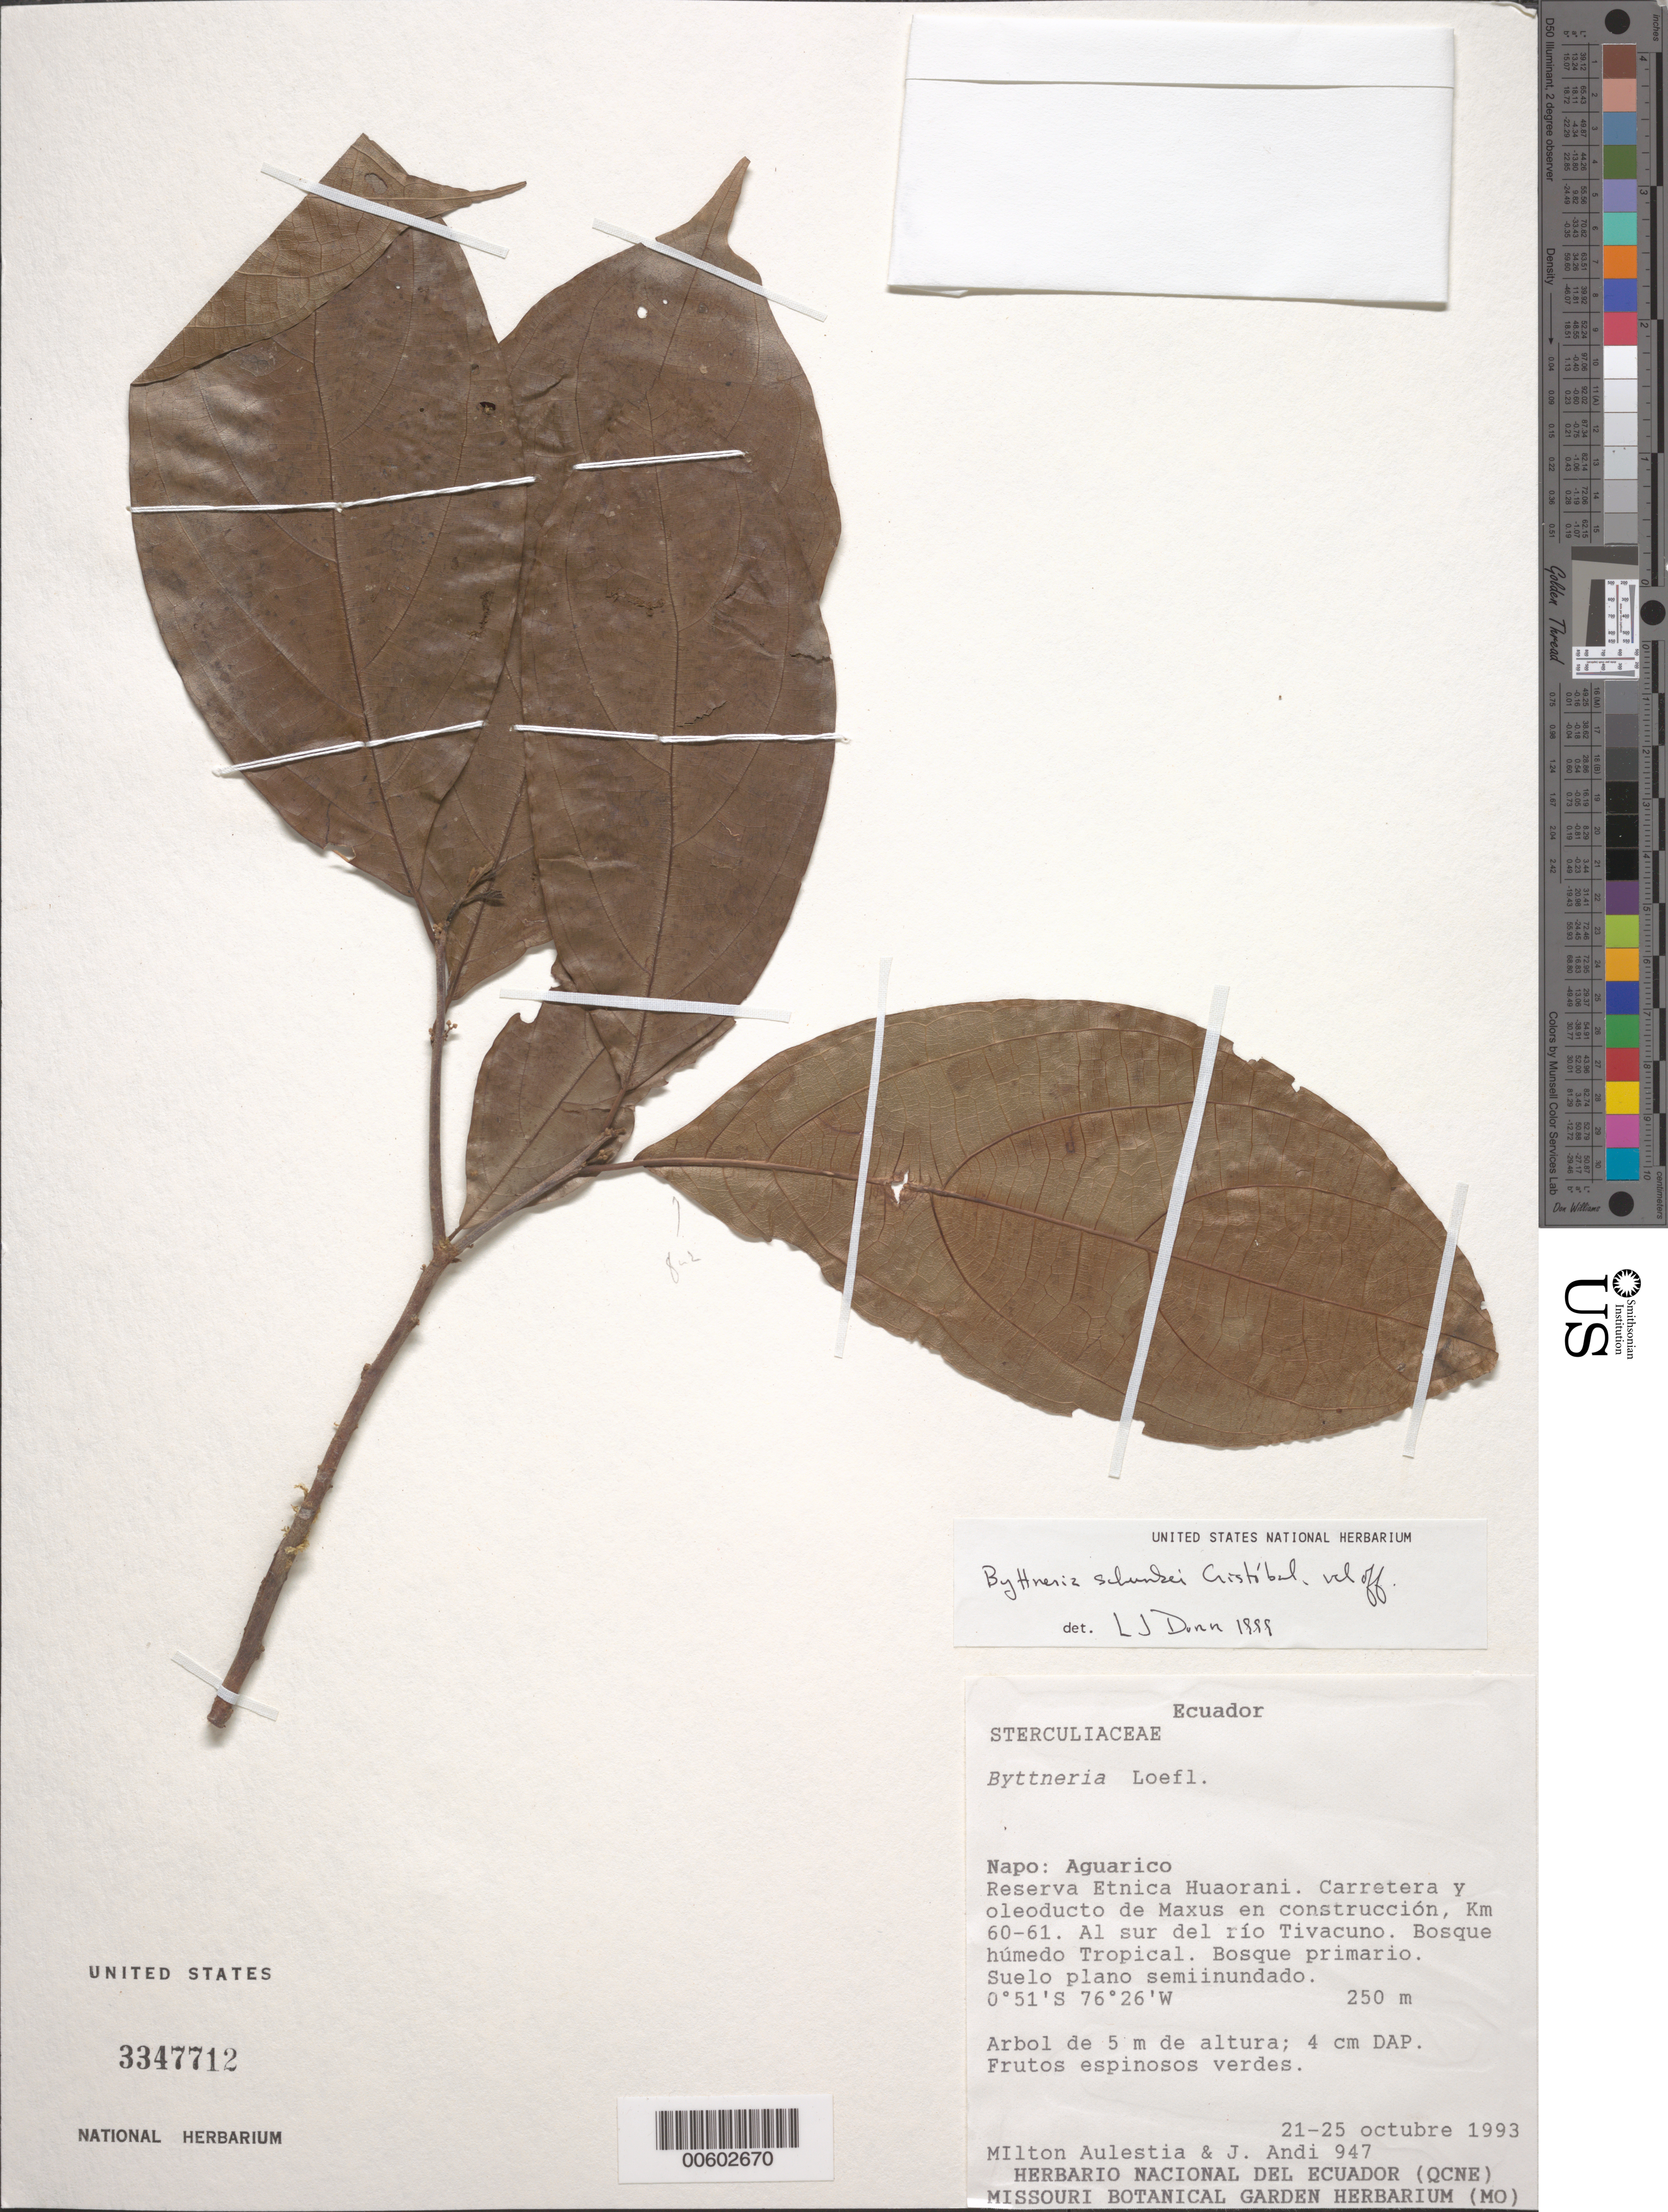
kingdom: Plantae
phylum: Tracheophyta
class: Magnoliopsida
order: Malvales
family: Malvaceae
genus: Byttneria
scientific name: Byttneria schunkei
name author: Cristóbal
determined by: Dorr, L. J., (BOT), Smithsonian Institution - National Museum of Natural History (UNITED STATES)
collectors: M. Aulestia & J. Andi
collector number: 947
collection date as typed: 21 Oct 1993 to 25 Oct 1993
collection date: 1993-10-21/1993-10-25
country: Ecuador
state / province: Napo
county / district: Aguarico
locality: AguaRico. Reserva Etnica Huaorani, Carretera y oleoducto de Maxus en construcción, Km 60-61, al sur del Río Tivacuno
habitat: Bosque húmedo Tropical, bosque primario, suelo plano semiinundado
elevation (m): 250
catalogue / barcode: US 3347712